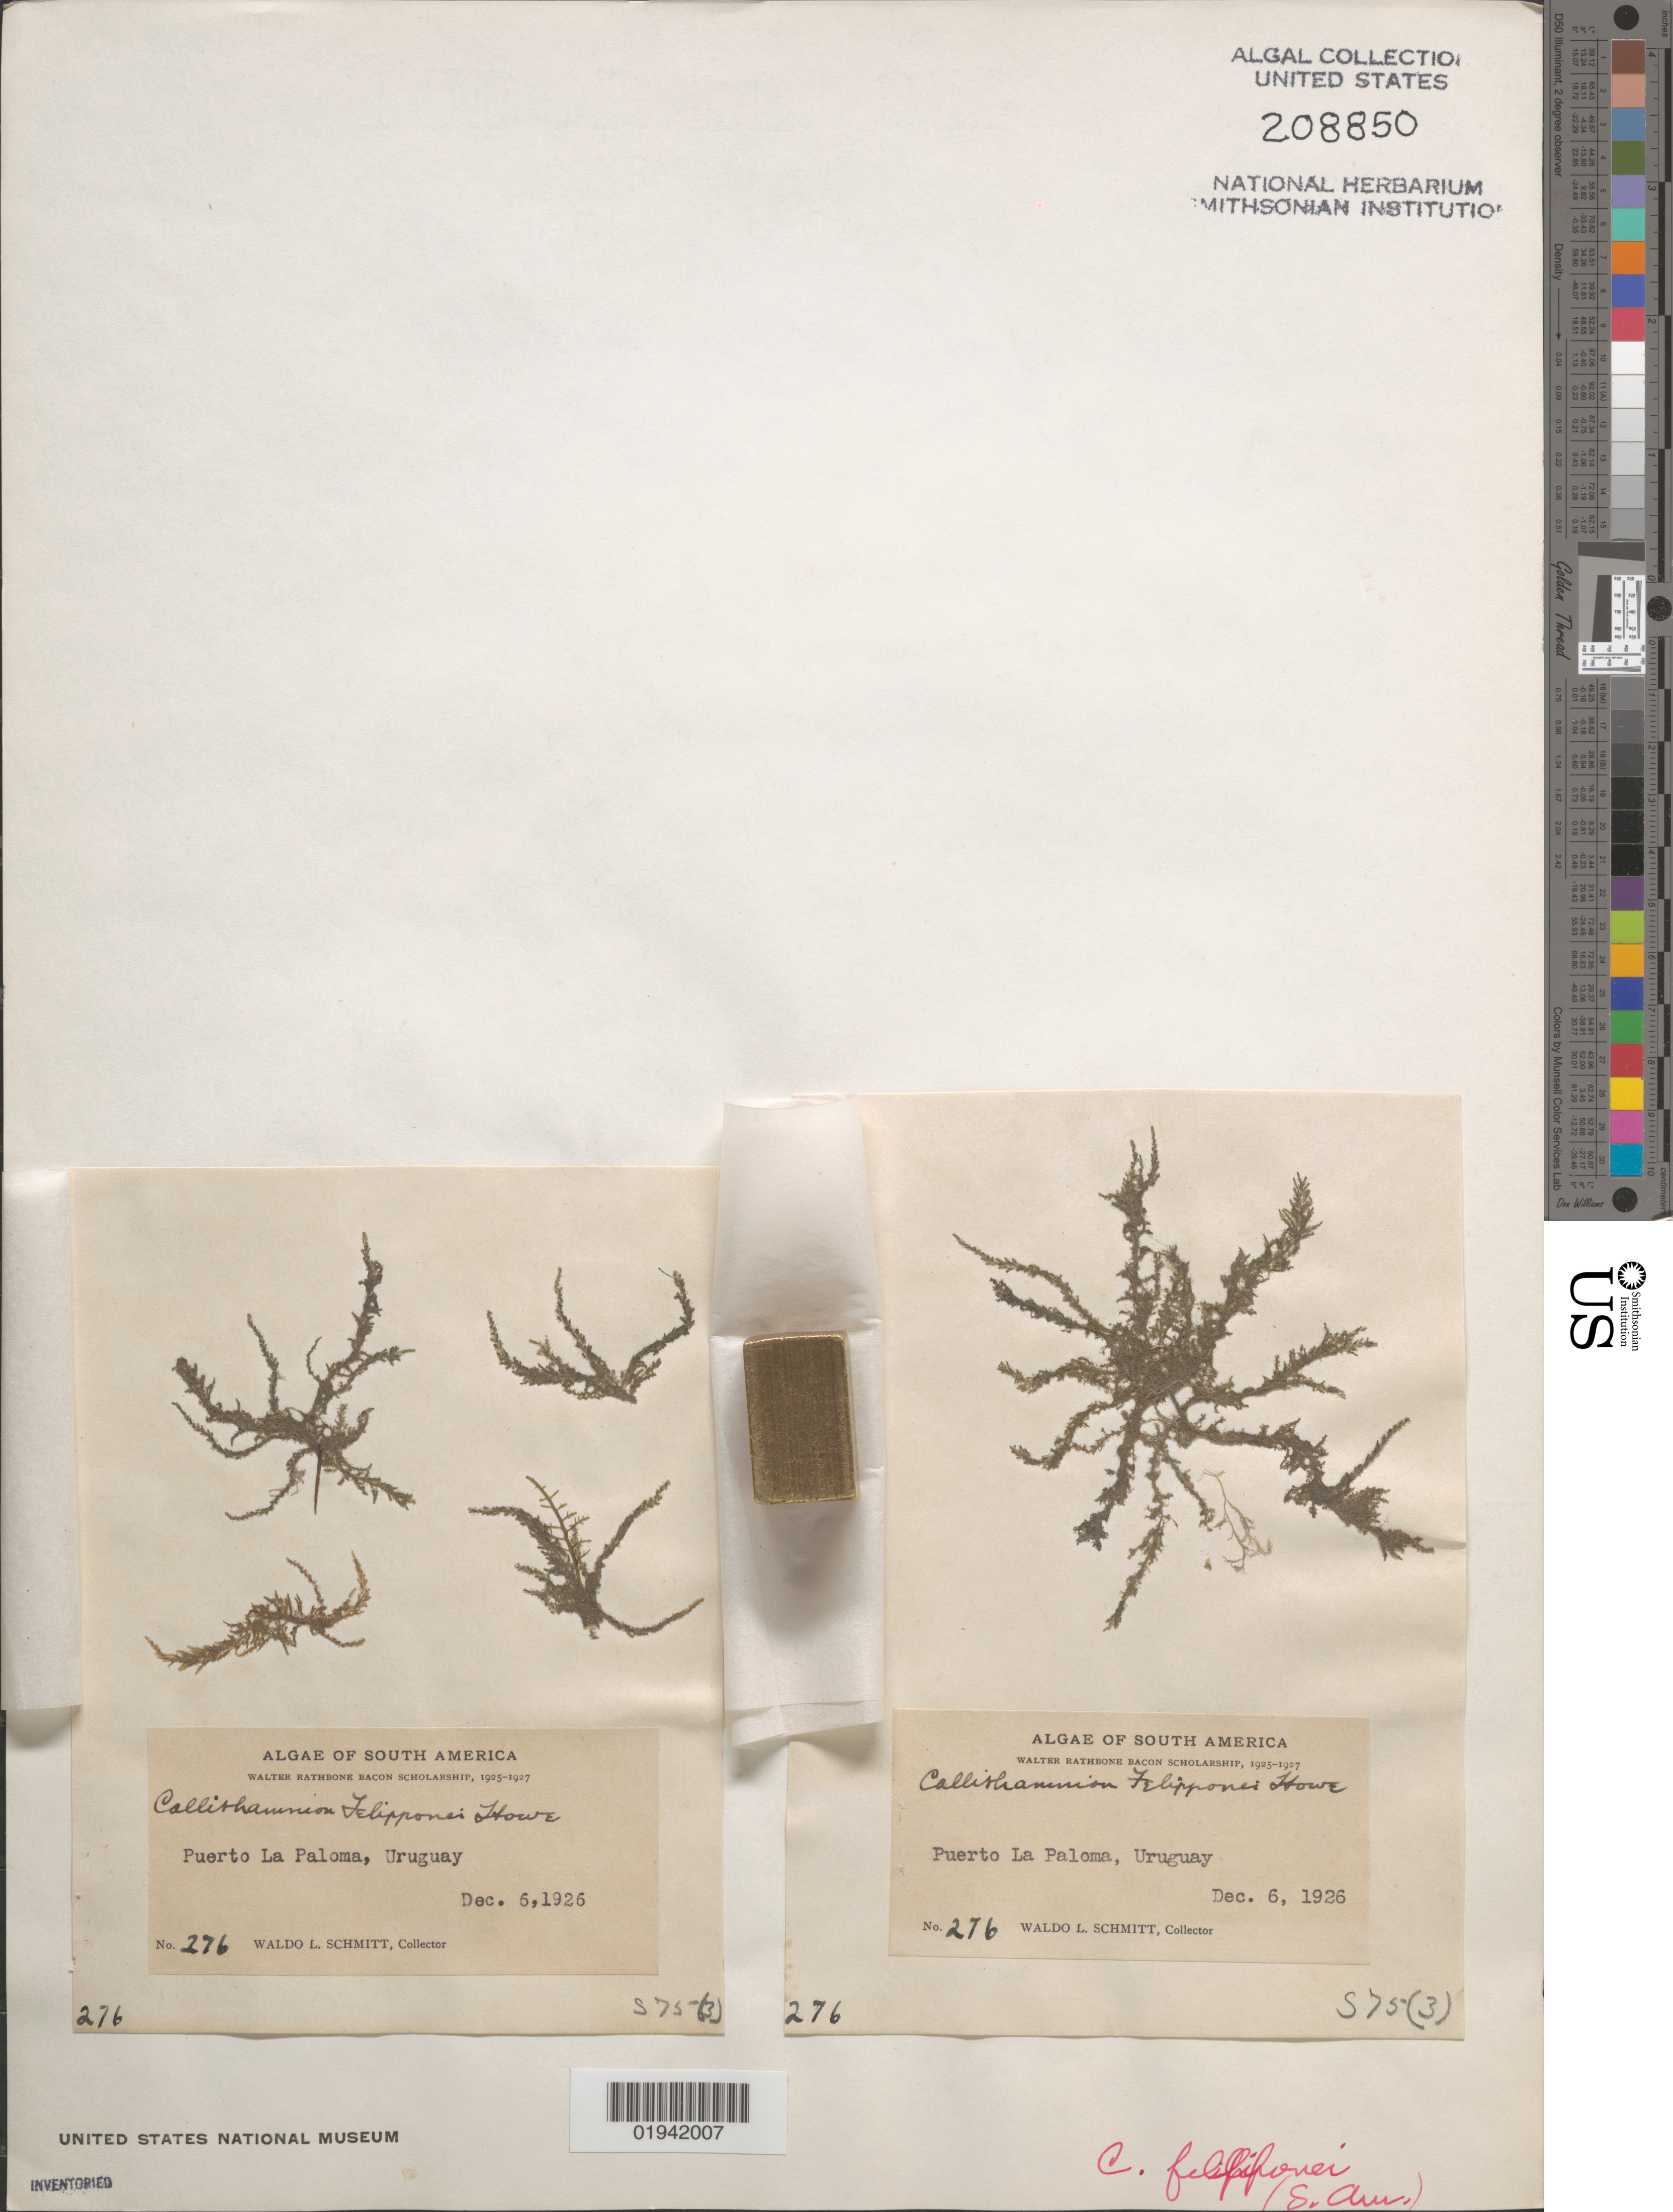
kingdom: Plantae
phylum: Rhodophyta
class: Florideophyceae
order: Ceramiales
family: Callithamniaceae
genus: Aglaothamnion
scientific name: Aglaothamnion felipponei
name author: (M. Howe) N.E.Aponte et al.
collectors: W. L. Schmitt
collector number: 276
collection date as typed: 06 Dec 1926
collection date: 1926-12-06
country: Uruguay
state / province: Rocha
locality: Puerto la Paloma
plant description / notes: Walter Rathbone Bacon Scholarship, 1925-1927, as Callithamnion Felipponei Howe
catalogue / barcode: US 208850